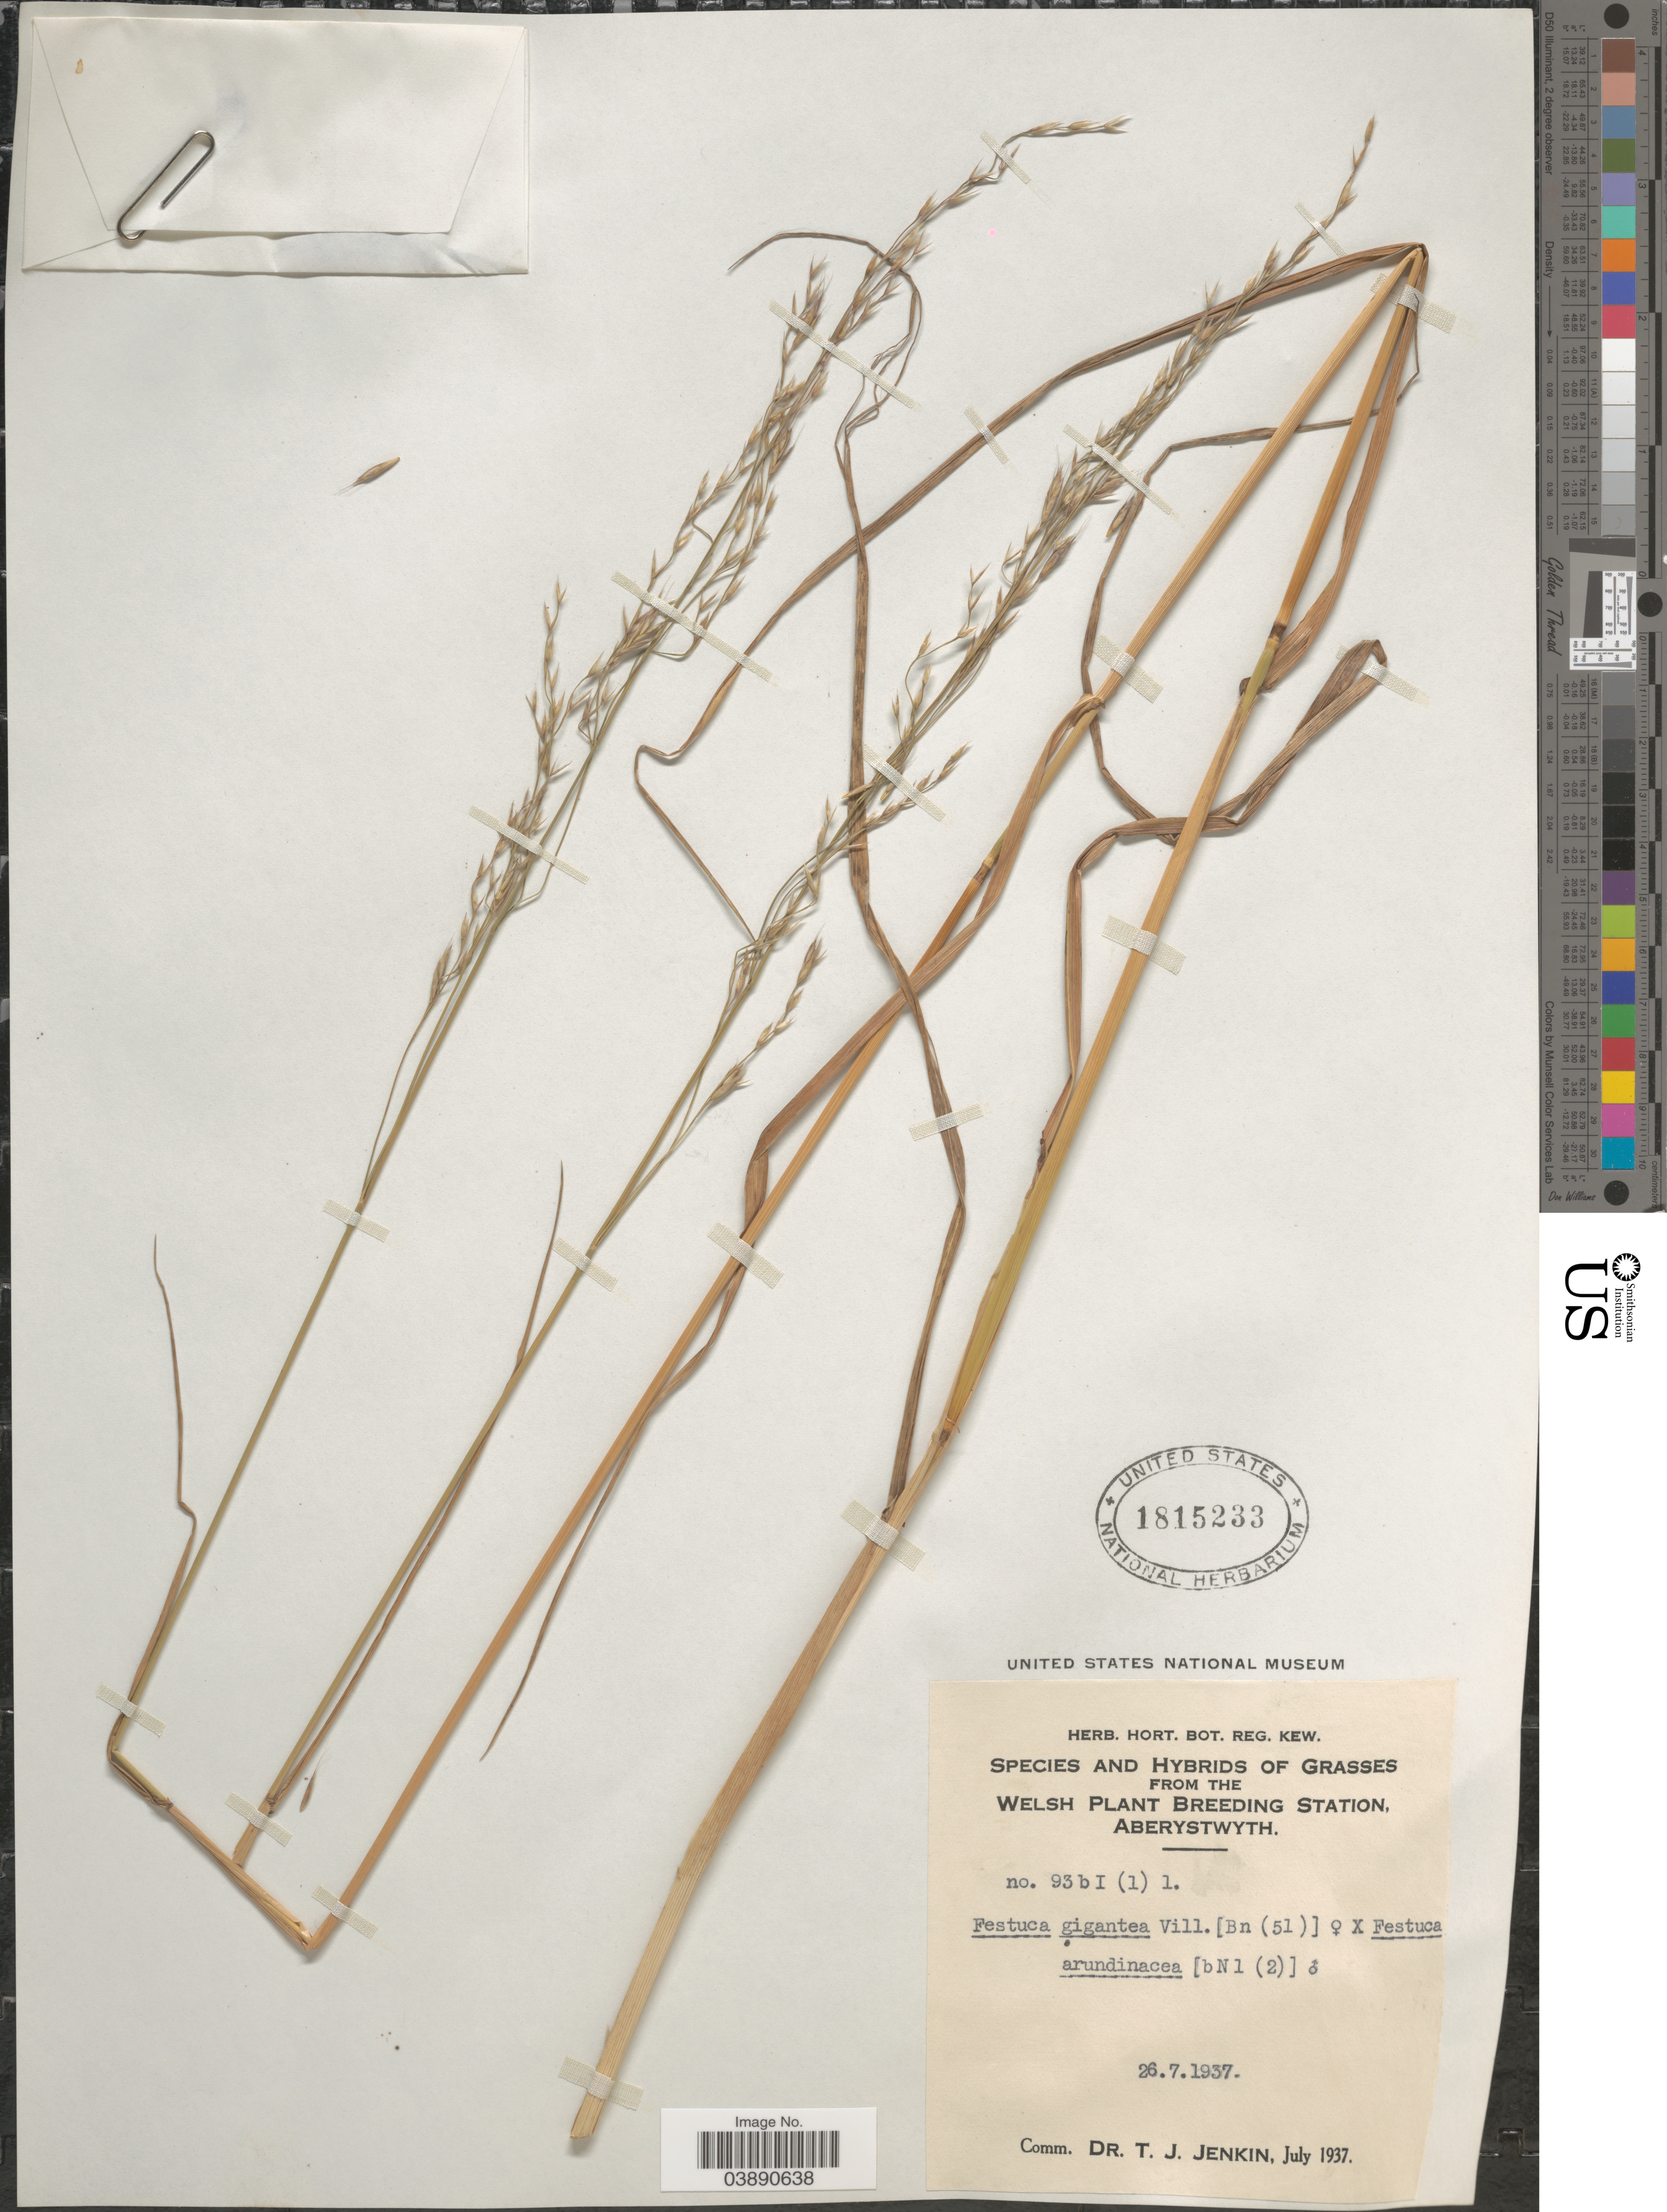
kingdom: Plantae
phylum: Tracheophyta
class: Liliopsida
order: Poales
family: Poaceae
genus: Festuca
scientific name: Festuca sp.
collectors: Ex herb. Hort. Bot. Reg. Kew.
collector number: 93b I (1) 1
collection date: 1937-07-26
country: United Kingdom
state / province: Wales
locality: Welsh Plant Breeding Station, Aberystwyth.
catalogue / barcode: US 1815233